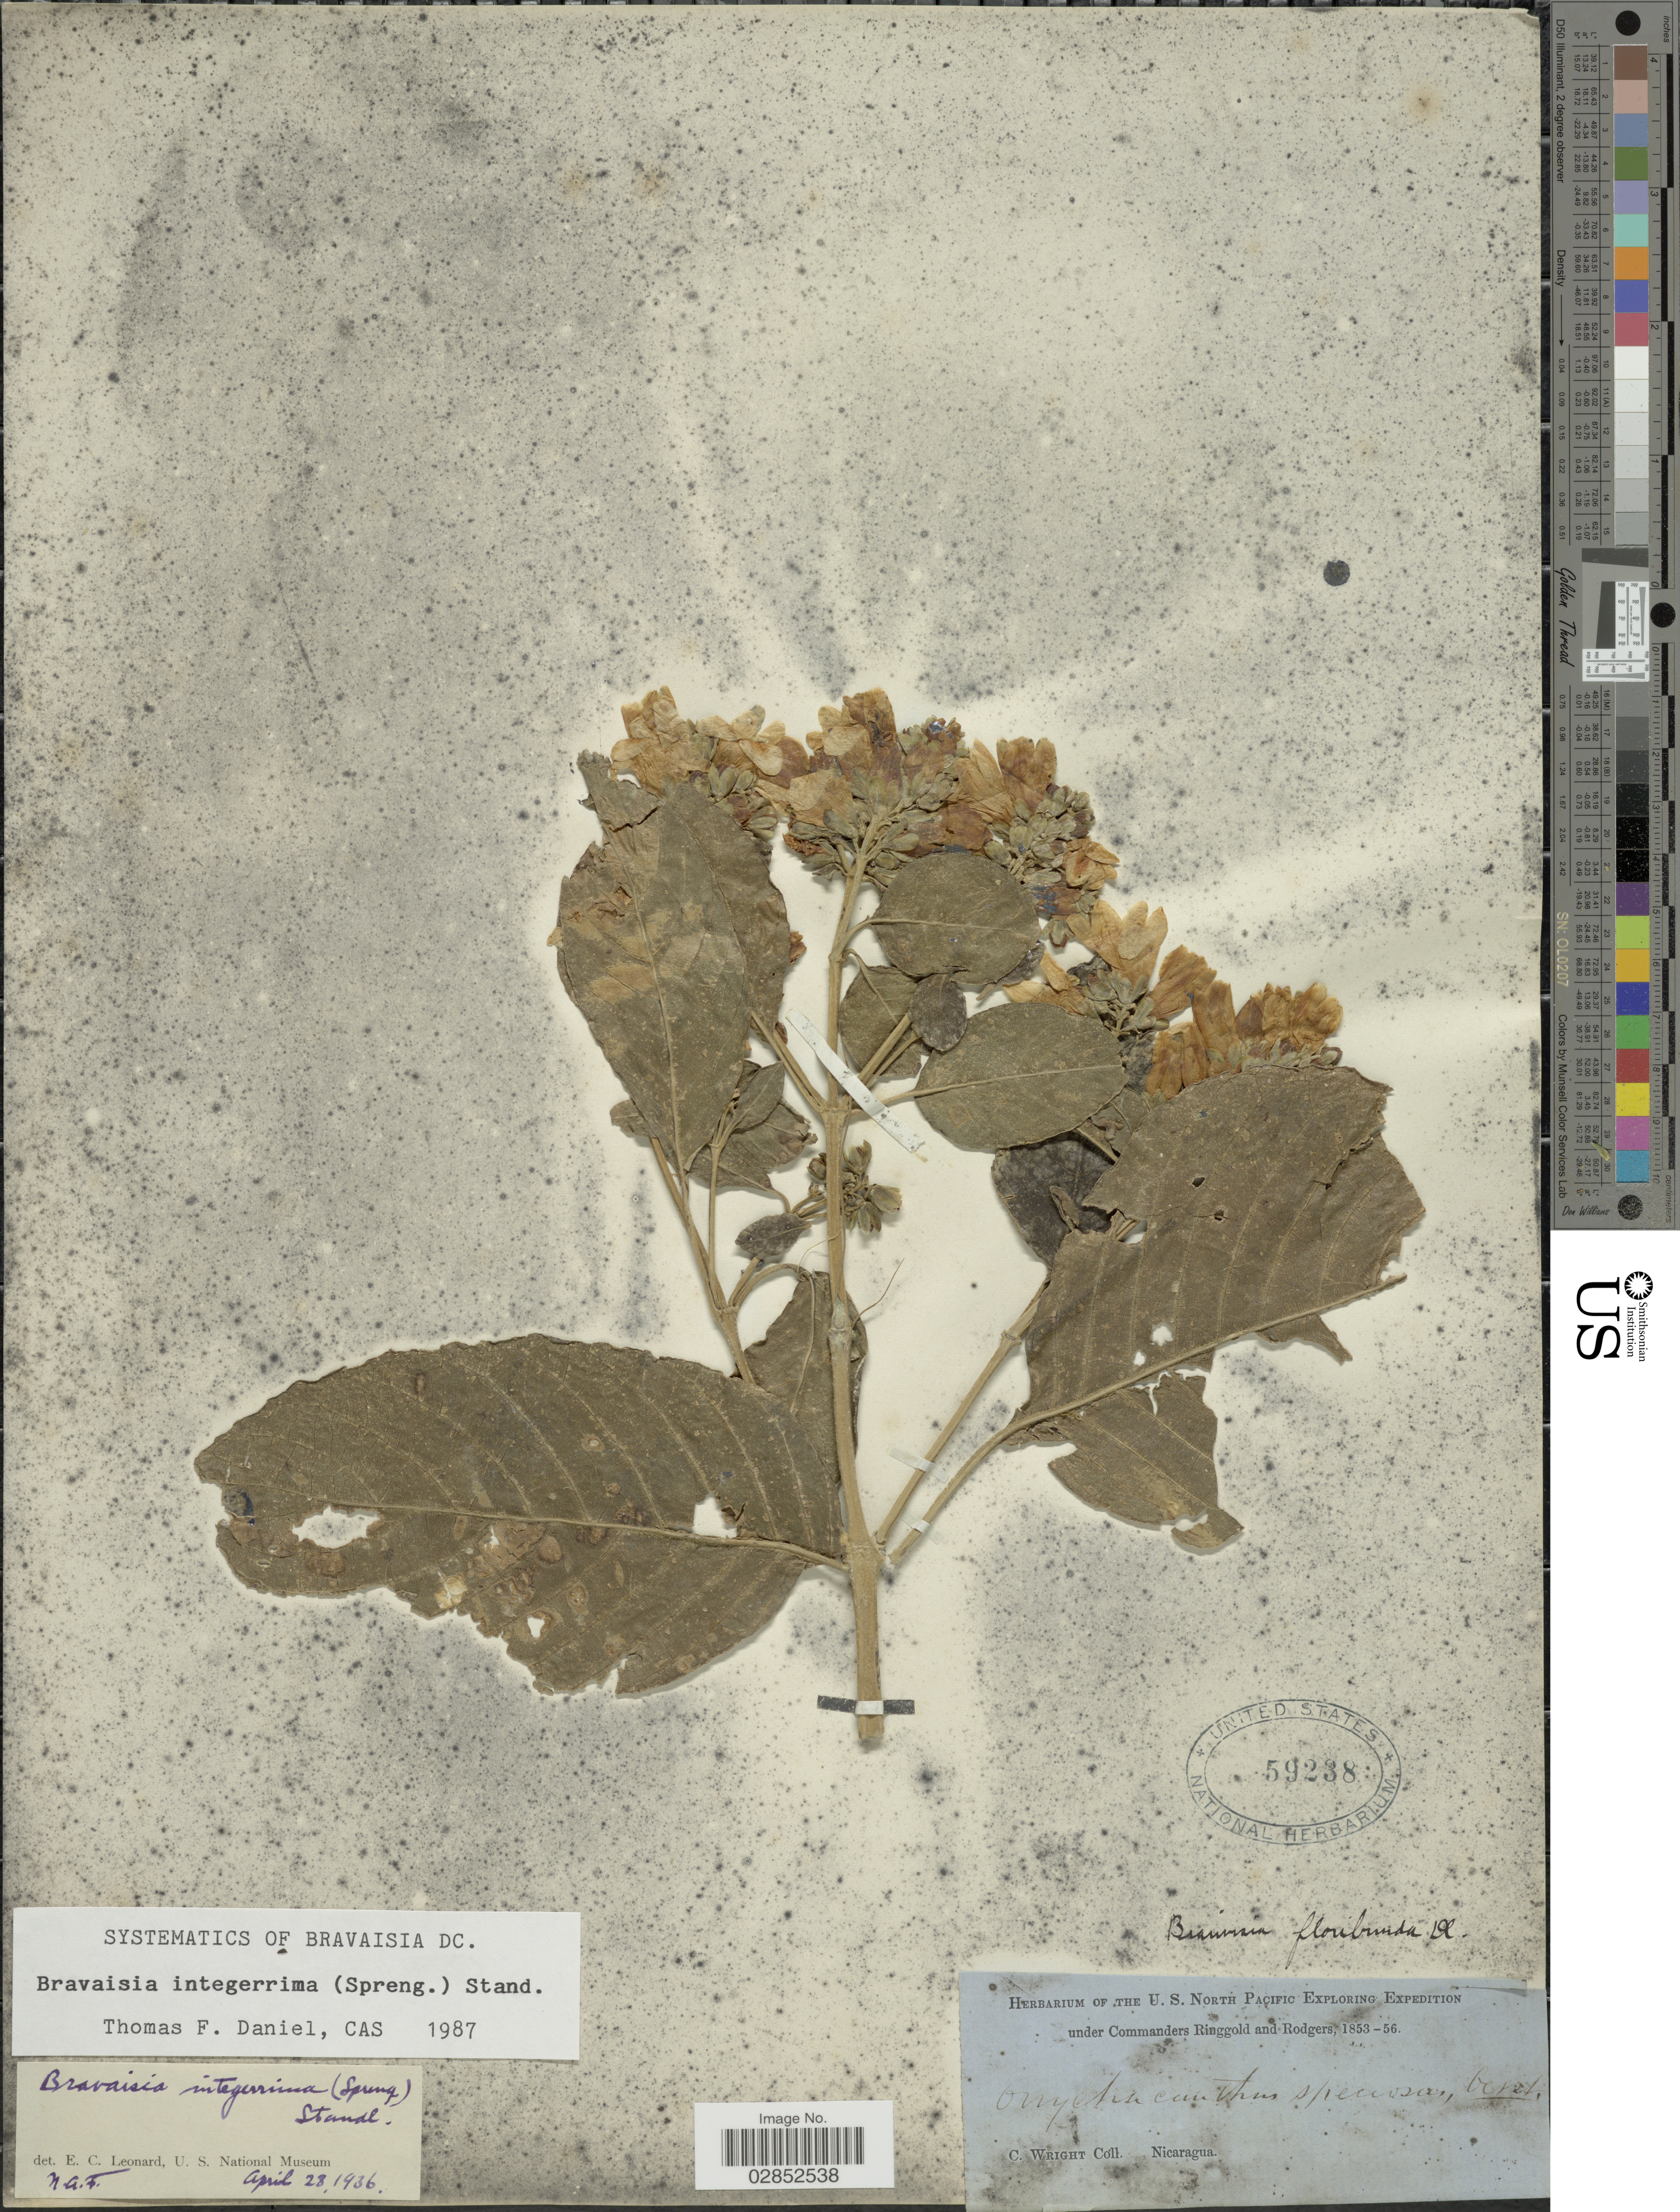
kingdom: Plantae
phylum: Tracheophyta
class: Magnoliopsida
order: Lamiales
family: Acanthaceae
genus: Bravaisia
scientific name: Bravaisia integerrima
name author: (Spreng.) Standl.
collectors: C. Wright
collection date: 1853/1856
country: Nicaragua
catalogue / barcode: US 59238